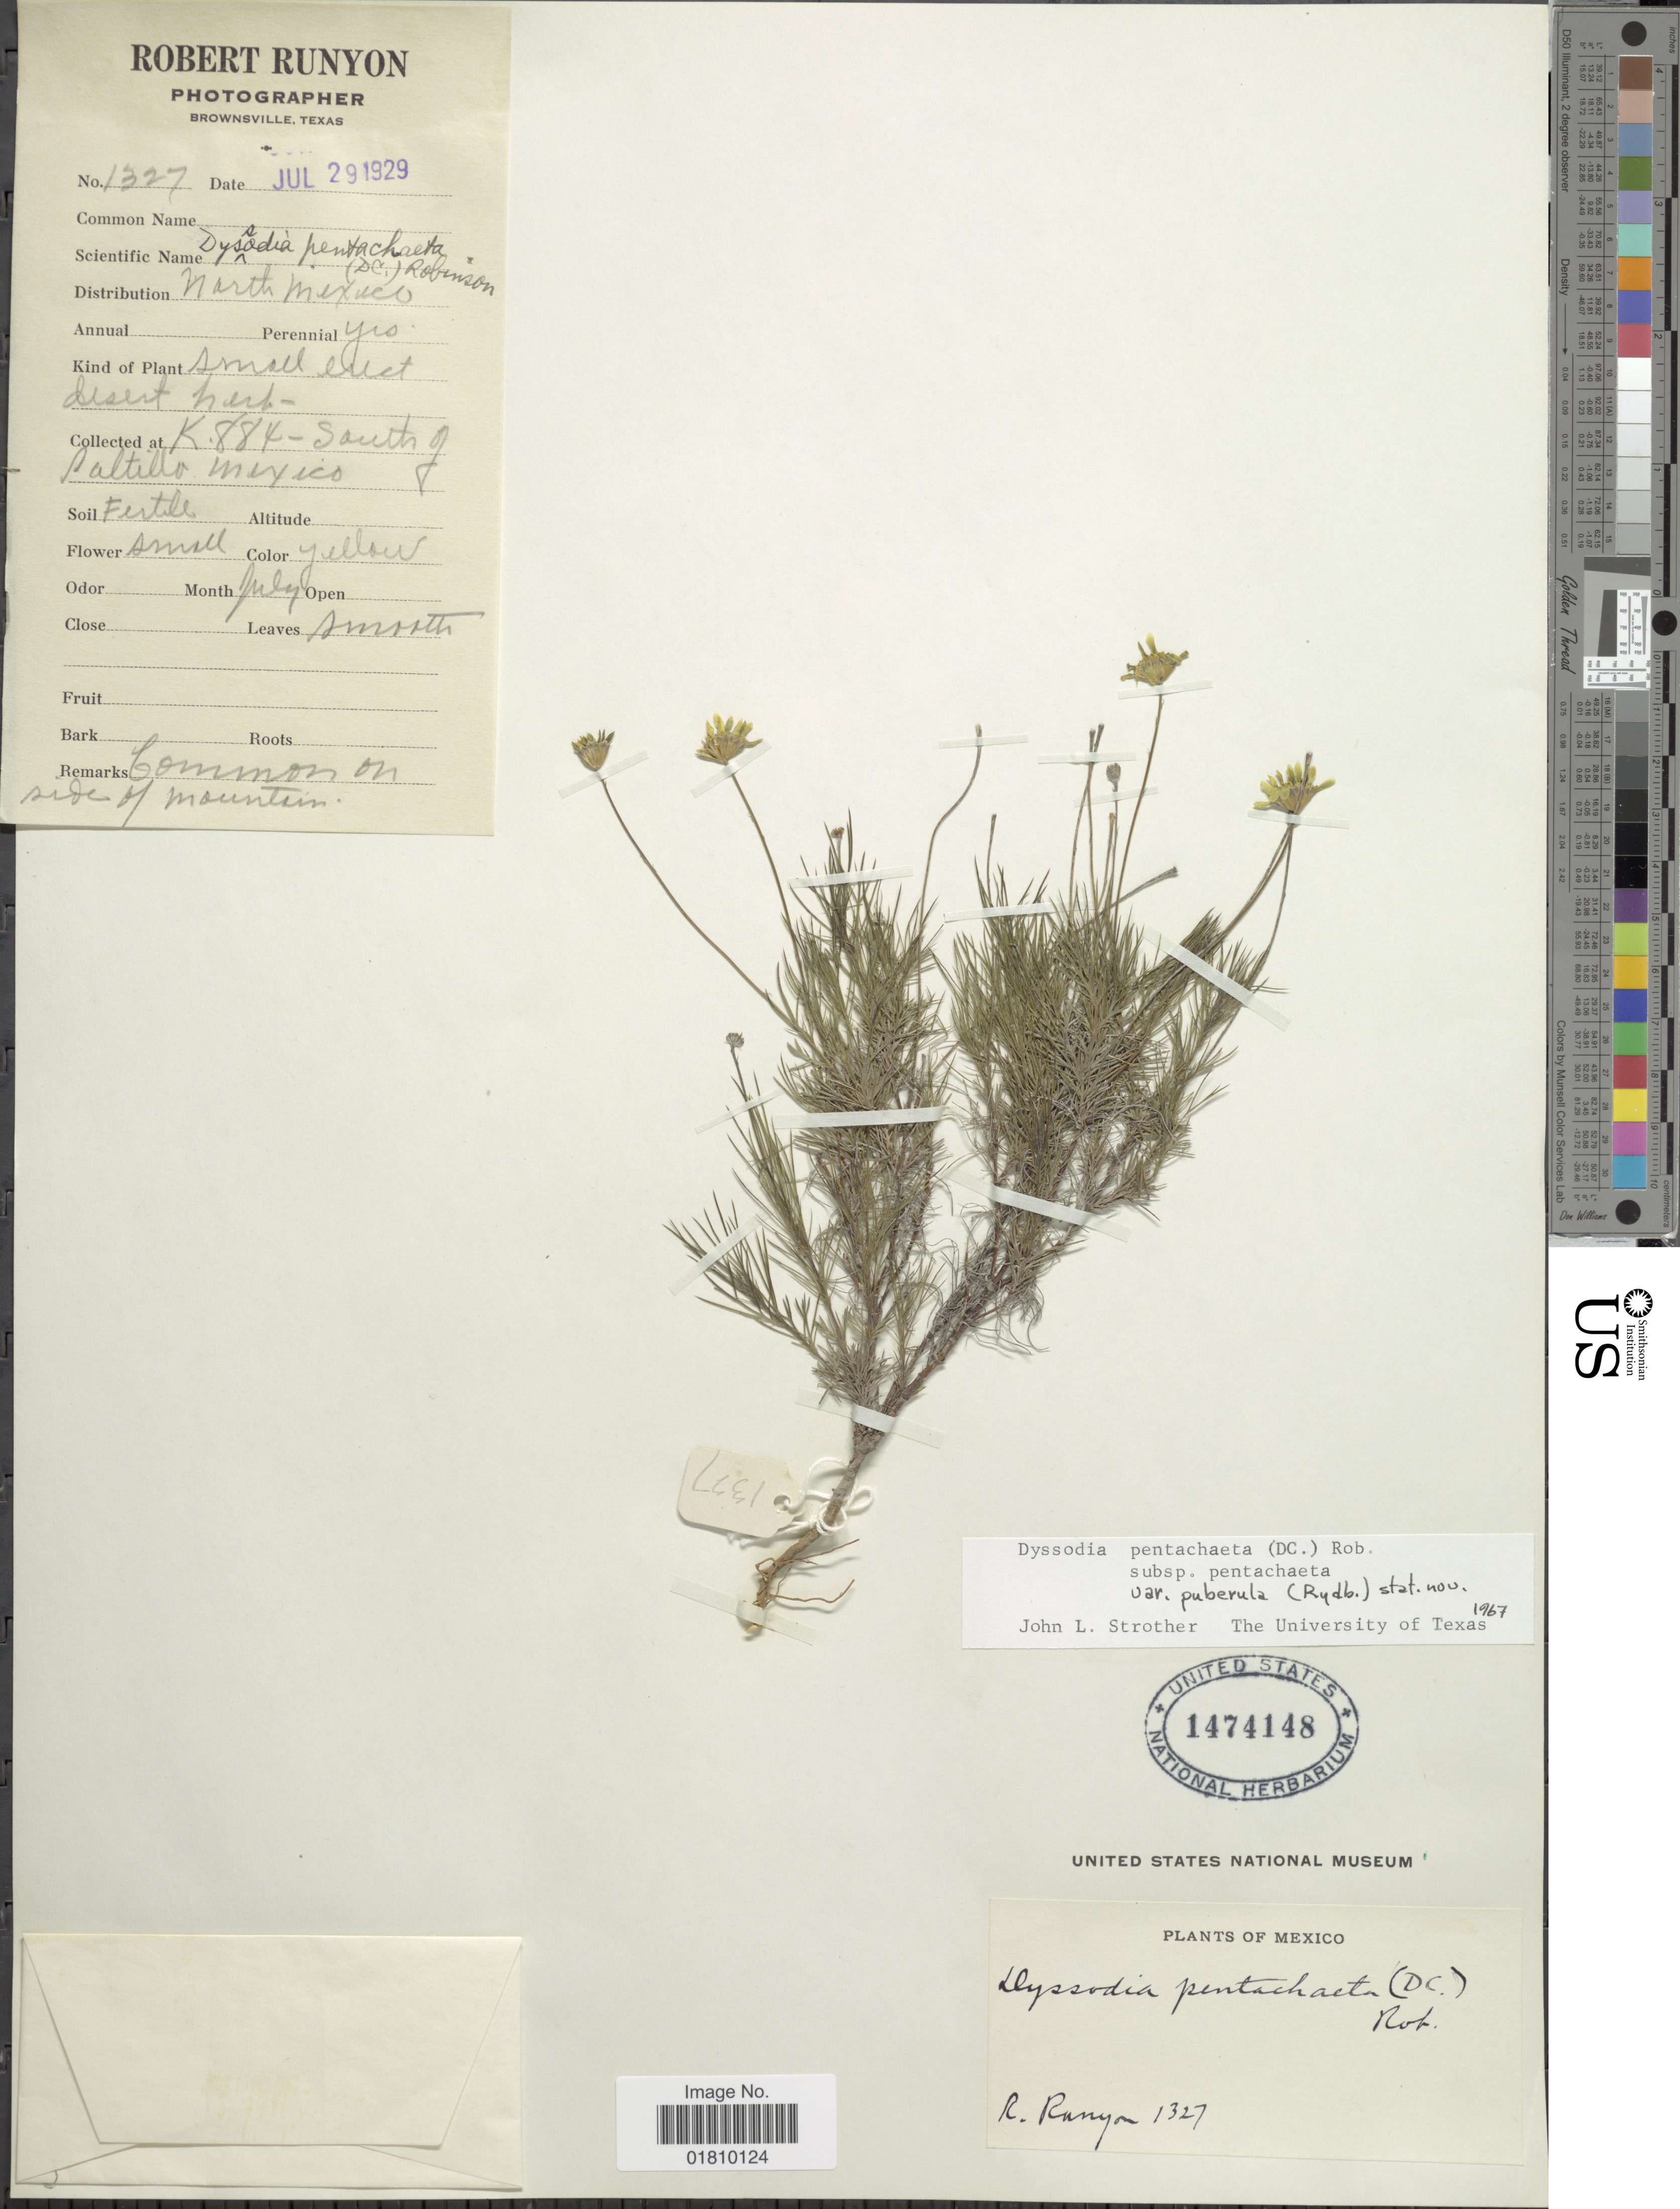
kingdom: Plantae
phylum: Tracheophyta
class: Magnoliopsida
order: Asterales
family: Asteraceae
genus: Thymophylla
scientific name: Thymophylla pentachaeta var. puberula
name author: (Rydb.) Strother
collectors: R. Runyon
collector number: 1327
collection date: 1929-07-29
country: Mexico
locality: North Mexico, K.884, south of Paltillo Mexico, common on side of mountain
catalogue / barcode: US 1474148